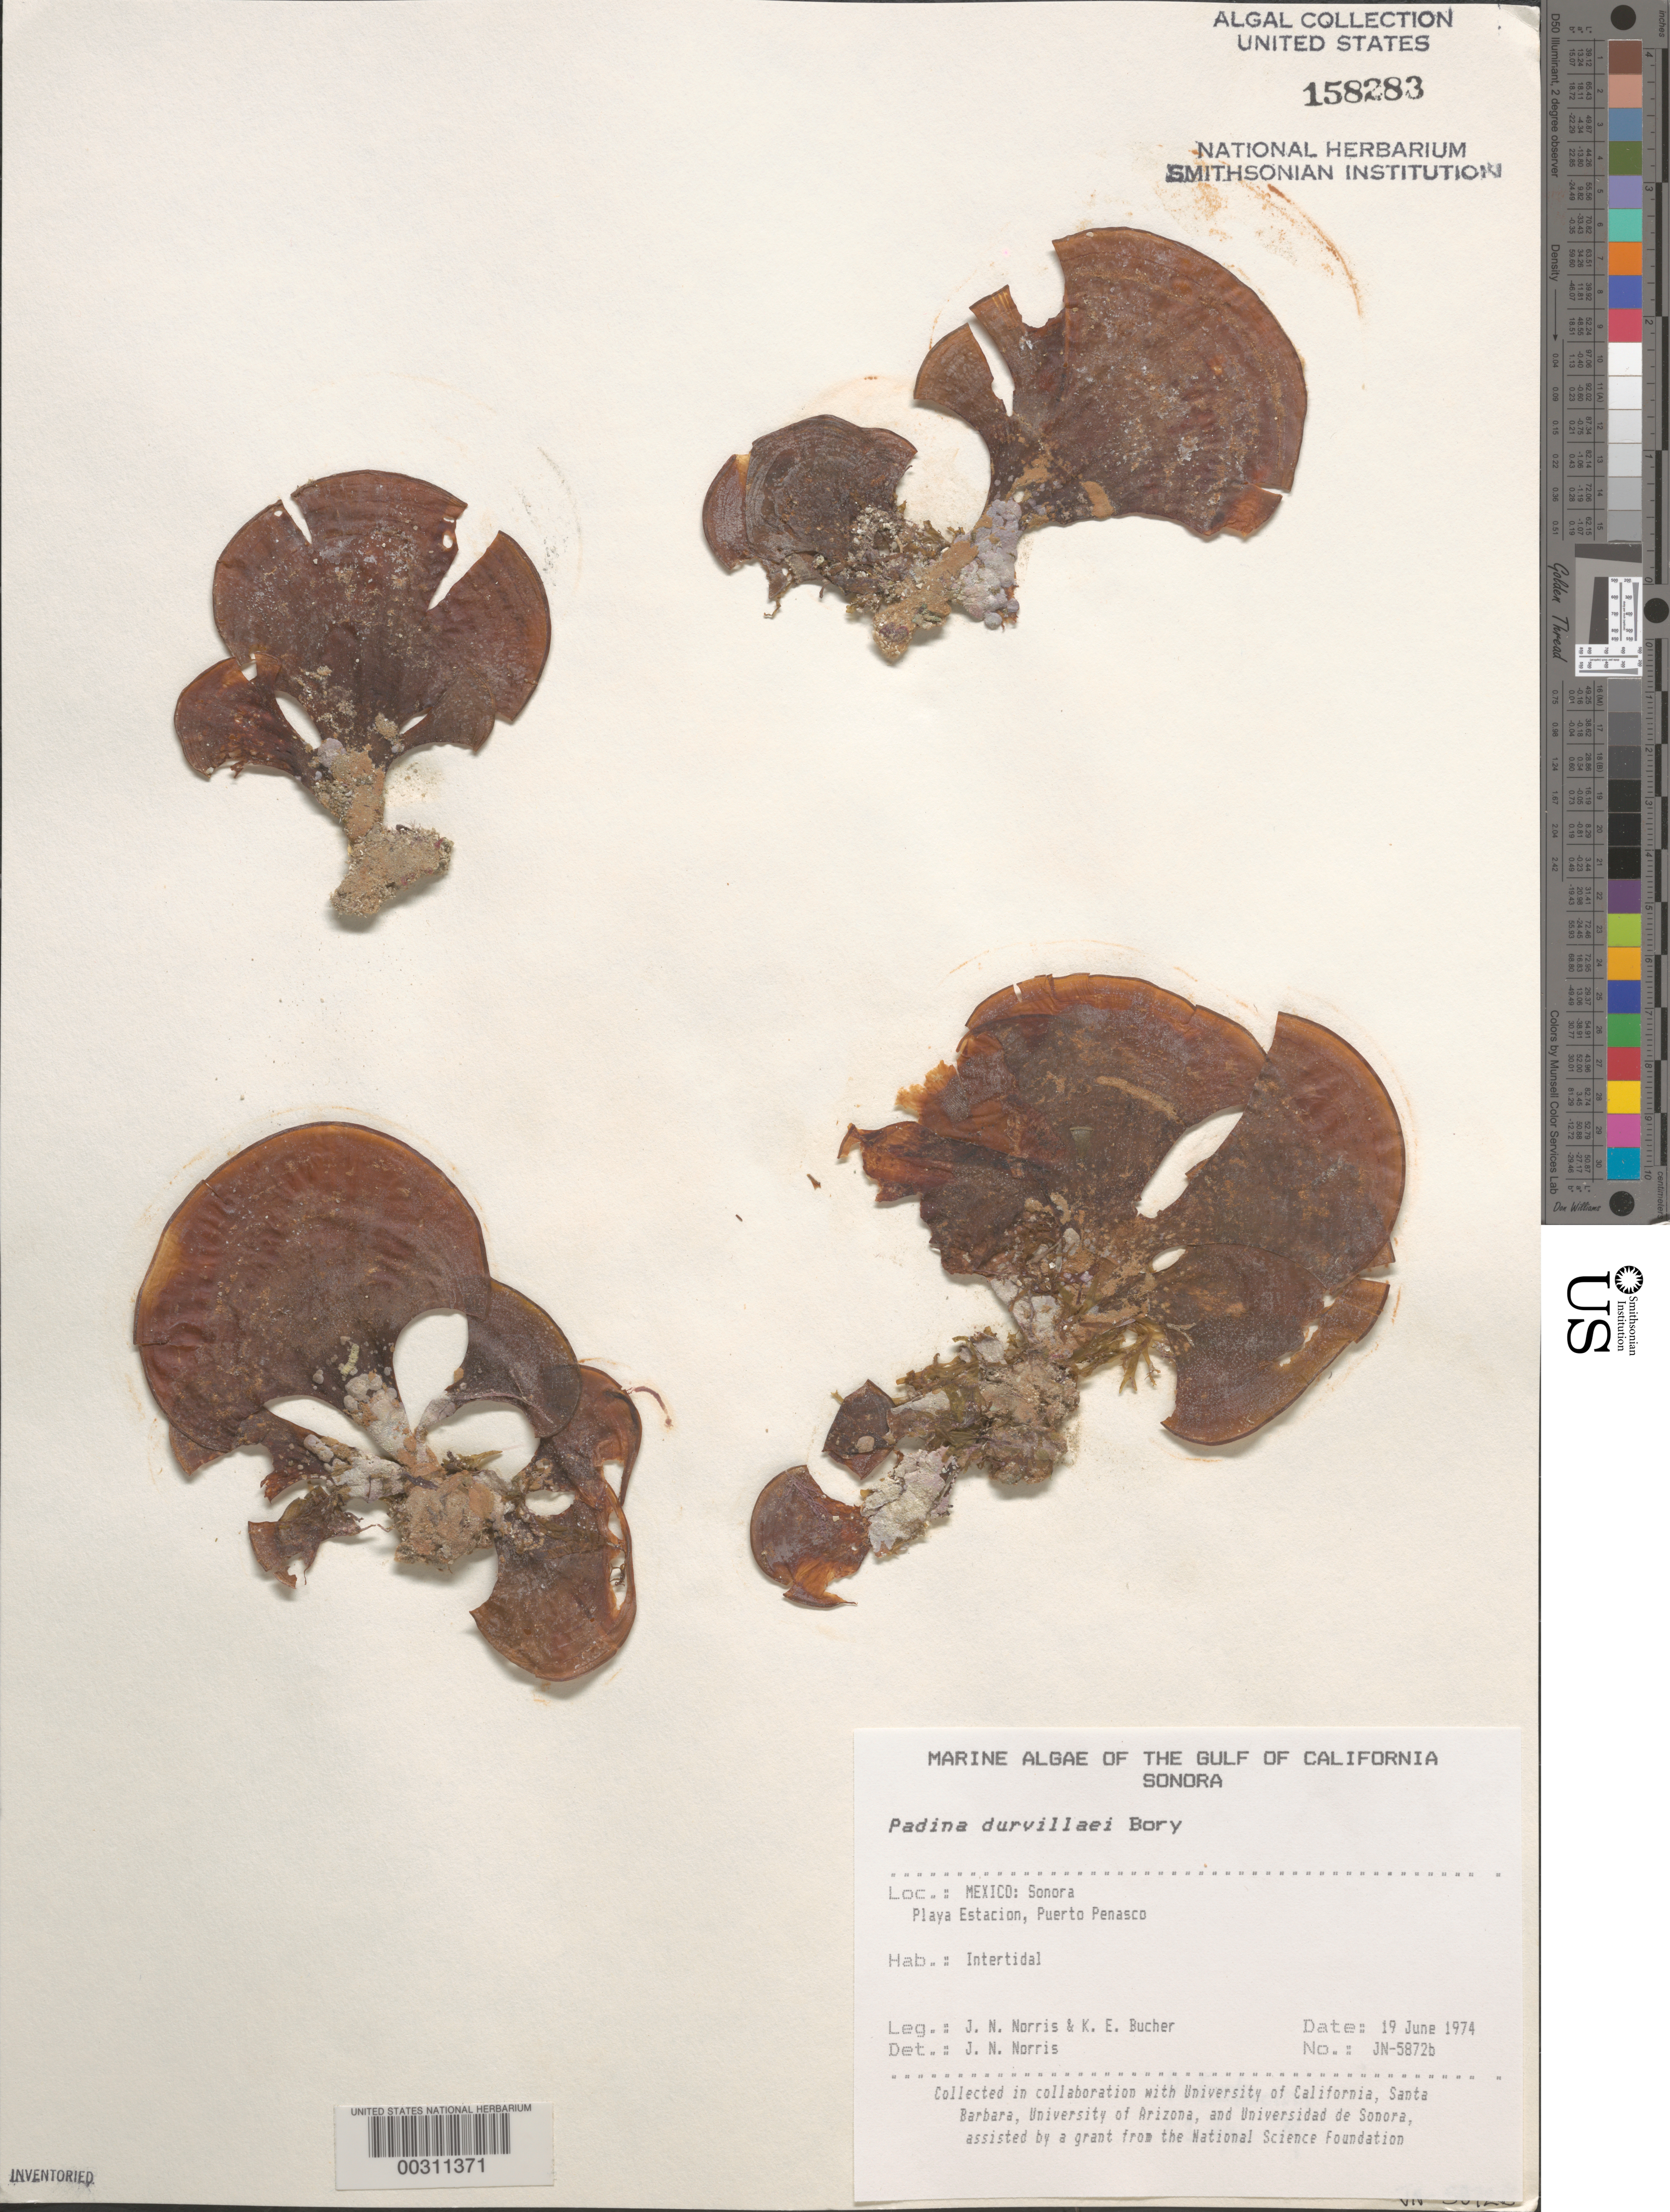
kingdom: Chromista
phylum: Ochrophyta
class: Phaeophyceae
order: Dictyotales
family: Dictyotaceae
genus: Padina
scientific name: Padina durvillaei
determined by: Norris, James N.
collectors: J. N. Norris & K. E. Bucher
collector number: JN-5872b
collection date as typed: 19 Jun 1974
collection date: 1974-06-19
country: Mexico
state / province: Sonora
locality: Playa Estacion, Puerto Penasco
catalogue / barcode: US 158283